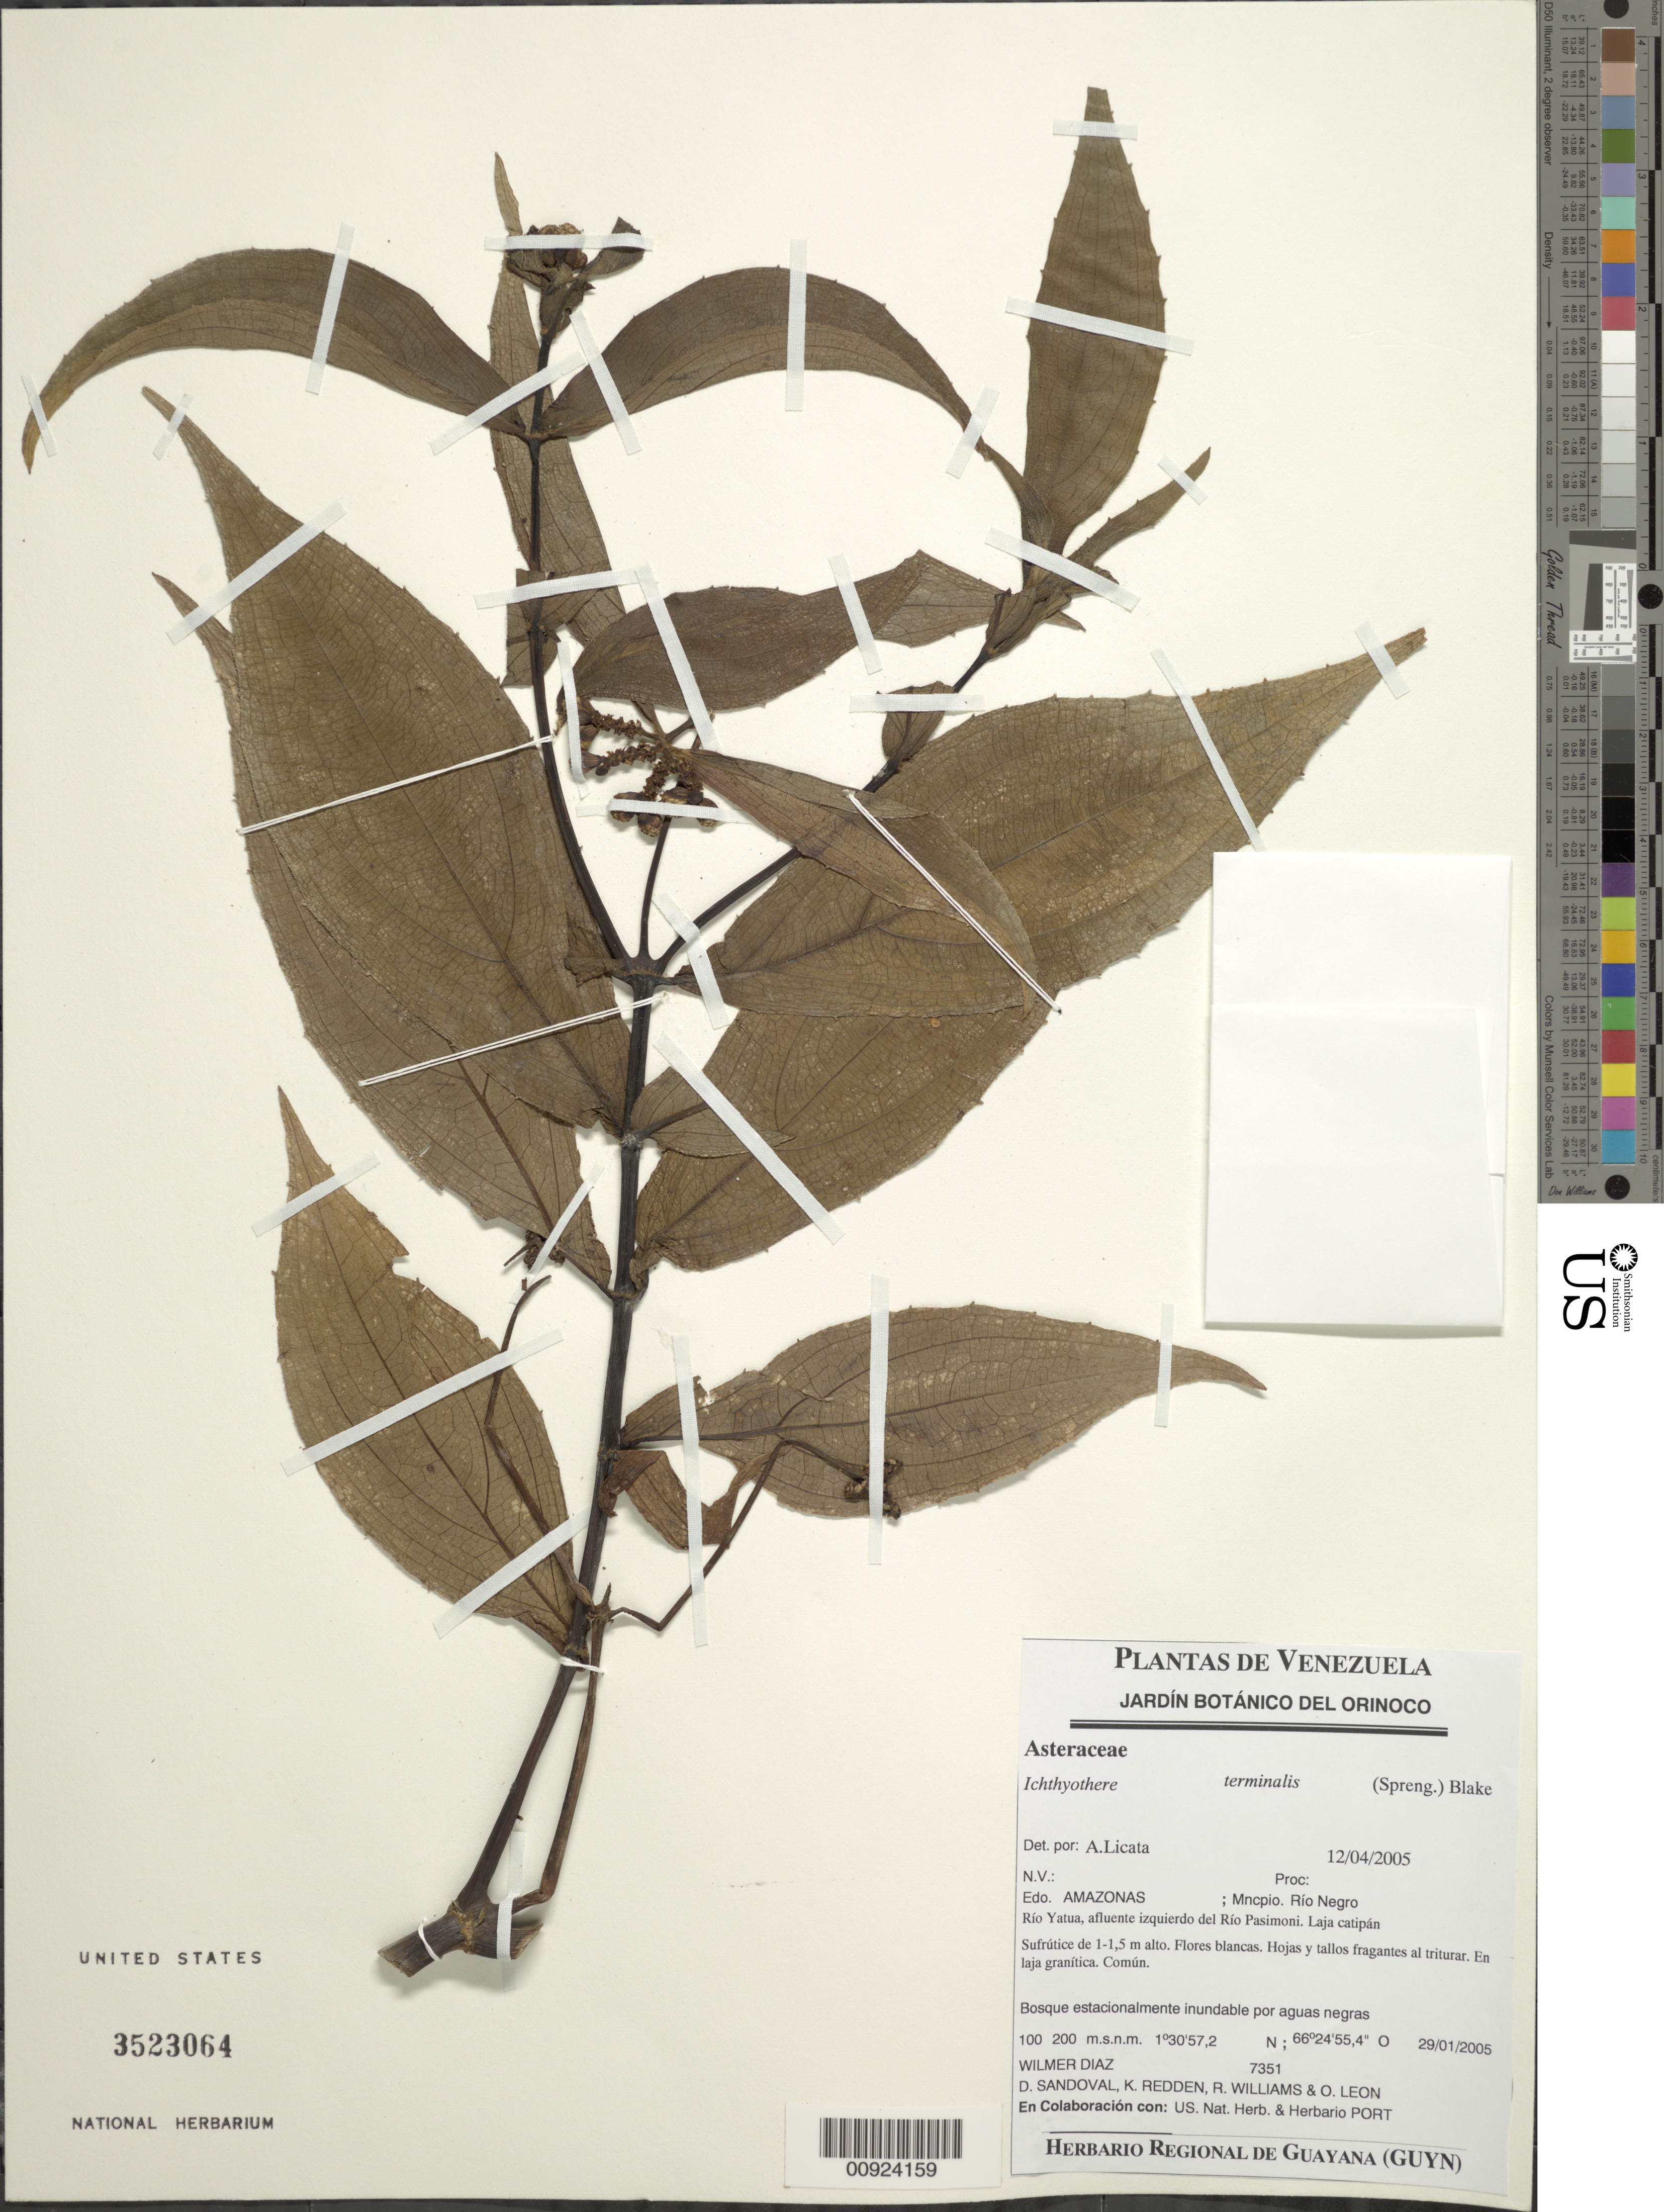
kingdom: Plantae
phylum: Tracheophyta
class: Magnoliopsida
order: Asterales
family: Asteraceae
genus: Ichthyothere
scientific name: Ichthyothere terminalis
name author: (Spreng.) S.F. Blake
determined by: Licata, A., (PORT), Univ. Nac. Exp. de los Llanos Ezequiel Zamora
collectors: W. Díaz P., D. Sandoval, K. M. Redden, R. Williams & O. León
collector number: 7351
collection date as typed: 29-Jan-05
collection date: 2005-01-29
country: Venezuela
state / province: Amazonas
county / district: Río Negro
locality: Río Yatua, afluente izquierdo del Río Pasimoni. Laja catipan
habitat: Bosque estacionalmente inundable por aguas negras; en laja granitica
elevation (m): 100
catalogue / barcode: US 3523064